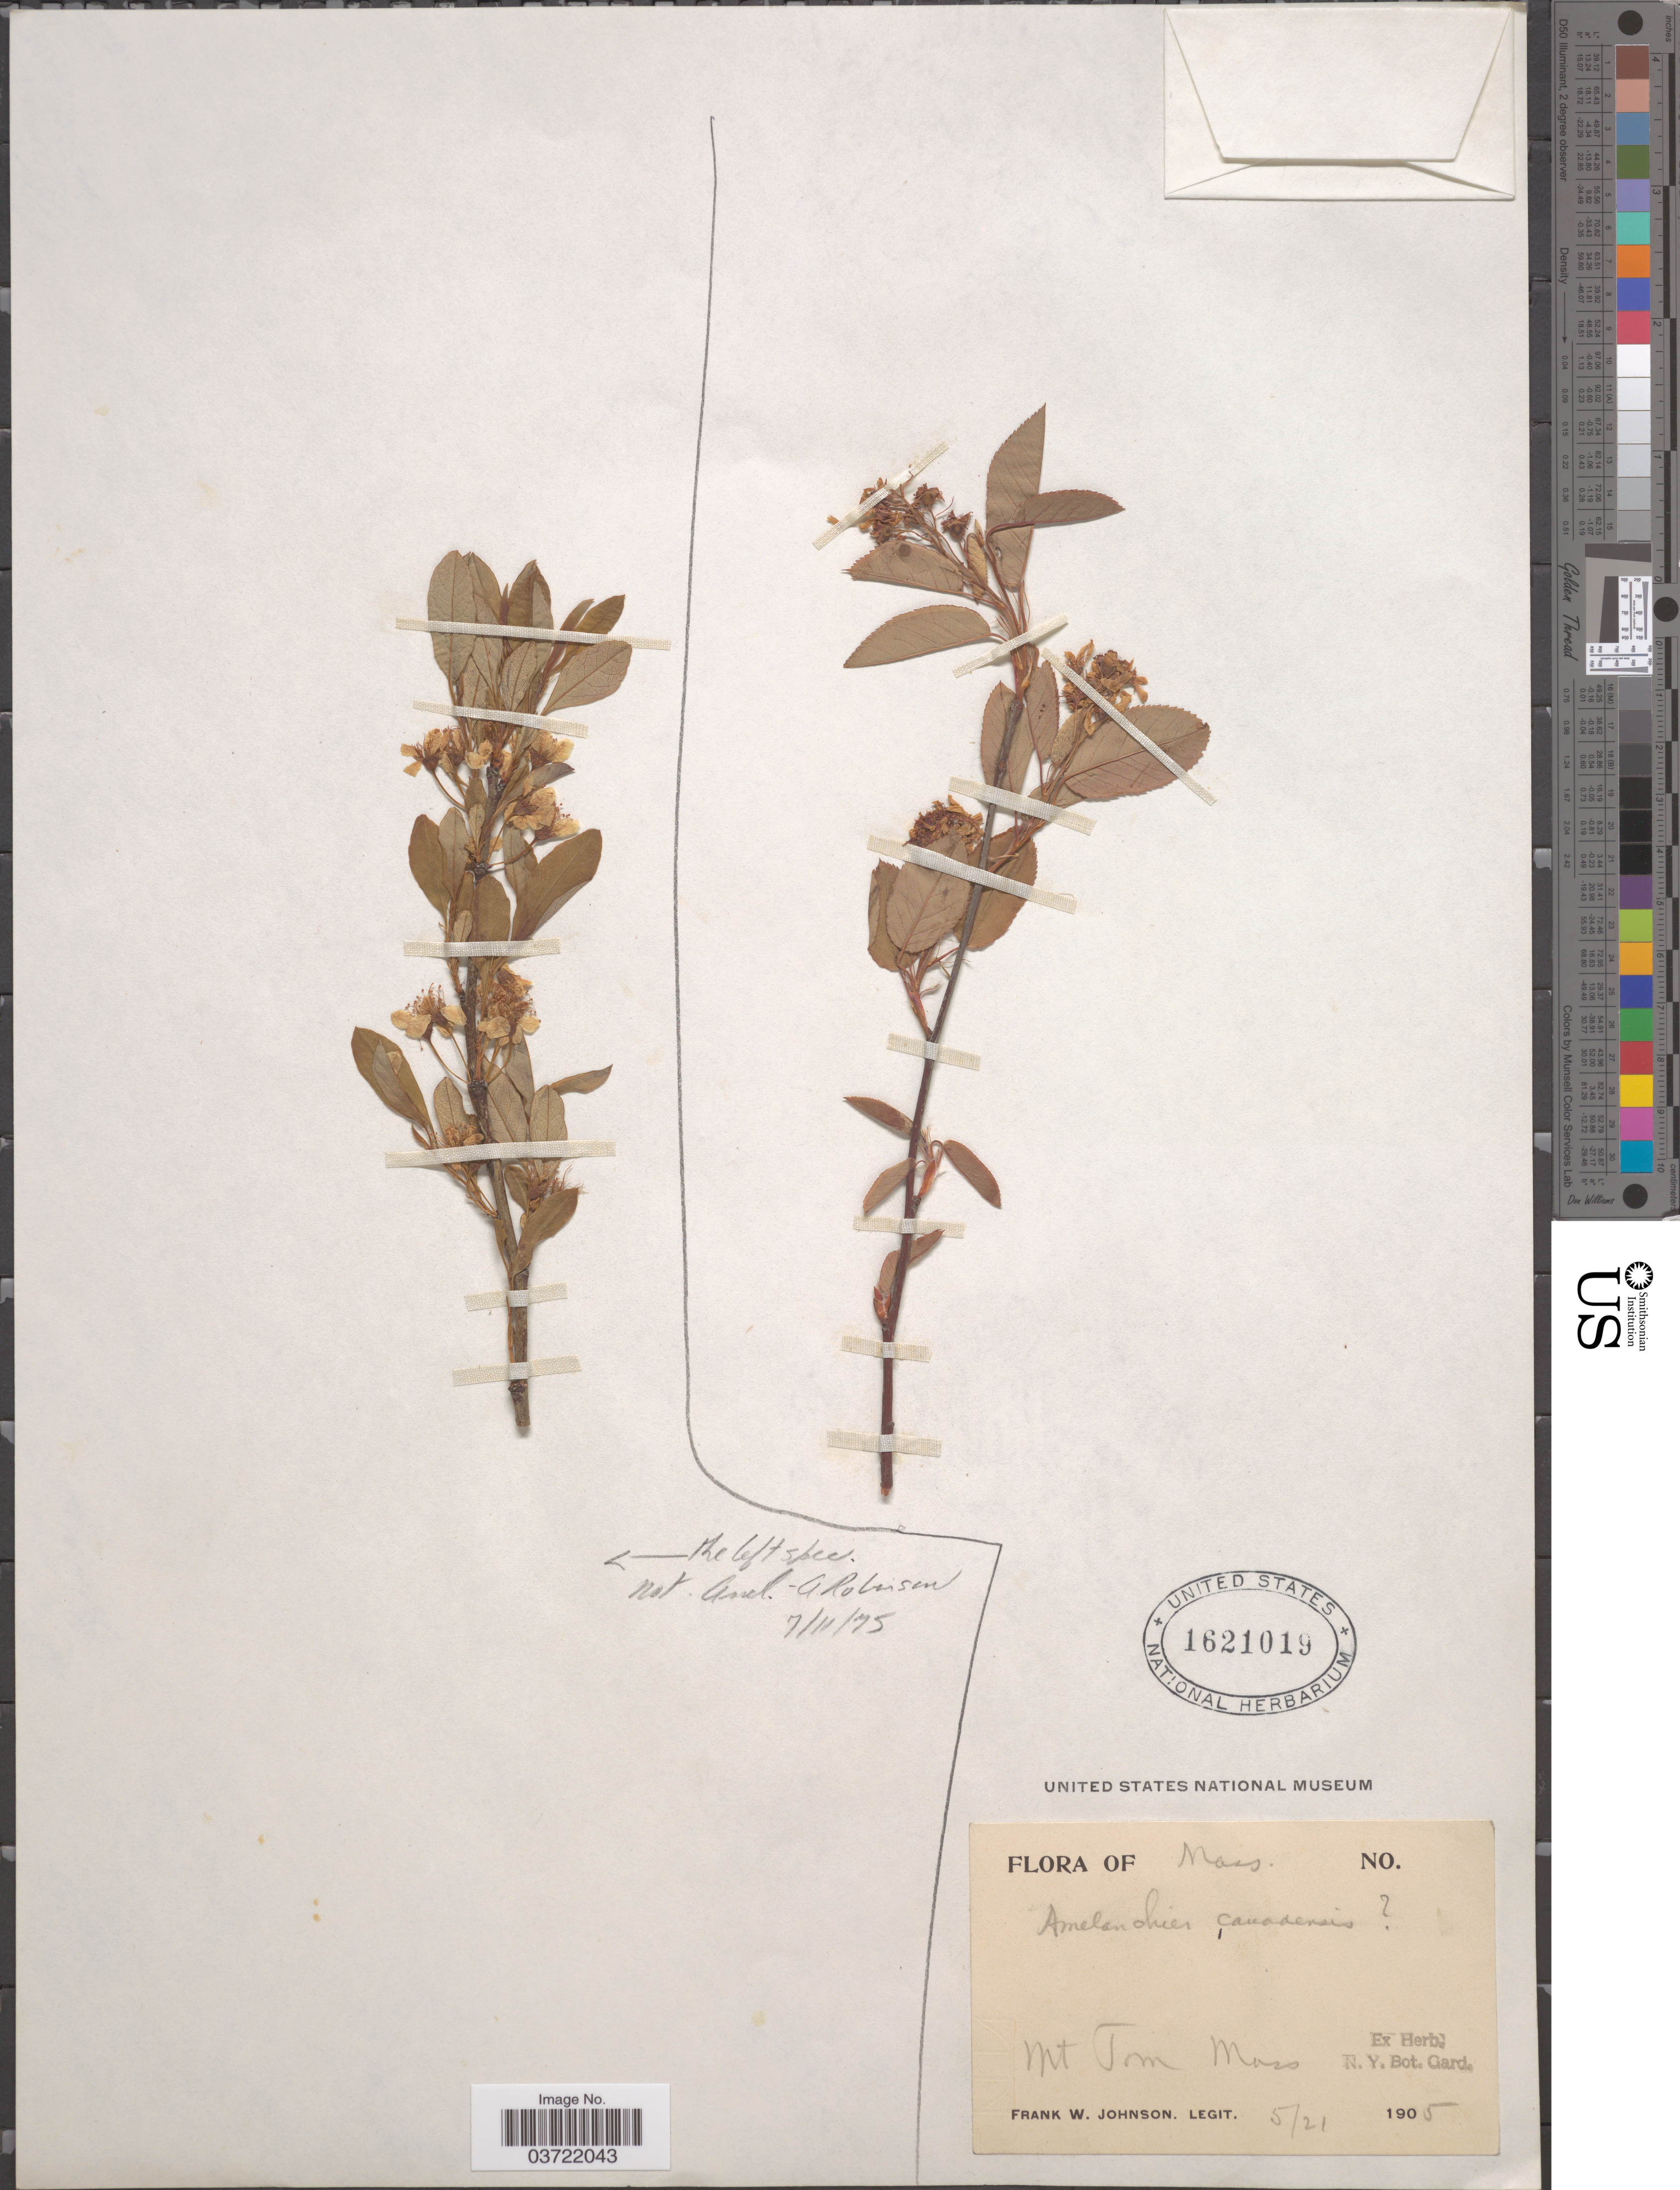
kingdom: Plantae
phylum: Tracheophyta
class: Magnoliopsida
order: Rosales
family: Rosaceae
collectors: F. W. Johnson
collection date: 1905-05-21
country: United States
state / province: Massachusetts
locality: Mt. Tom.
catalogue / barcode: US 1621019